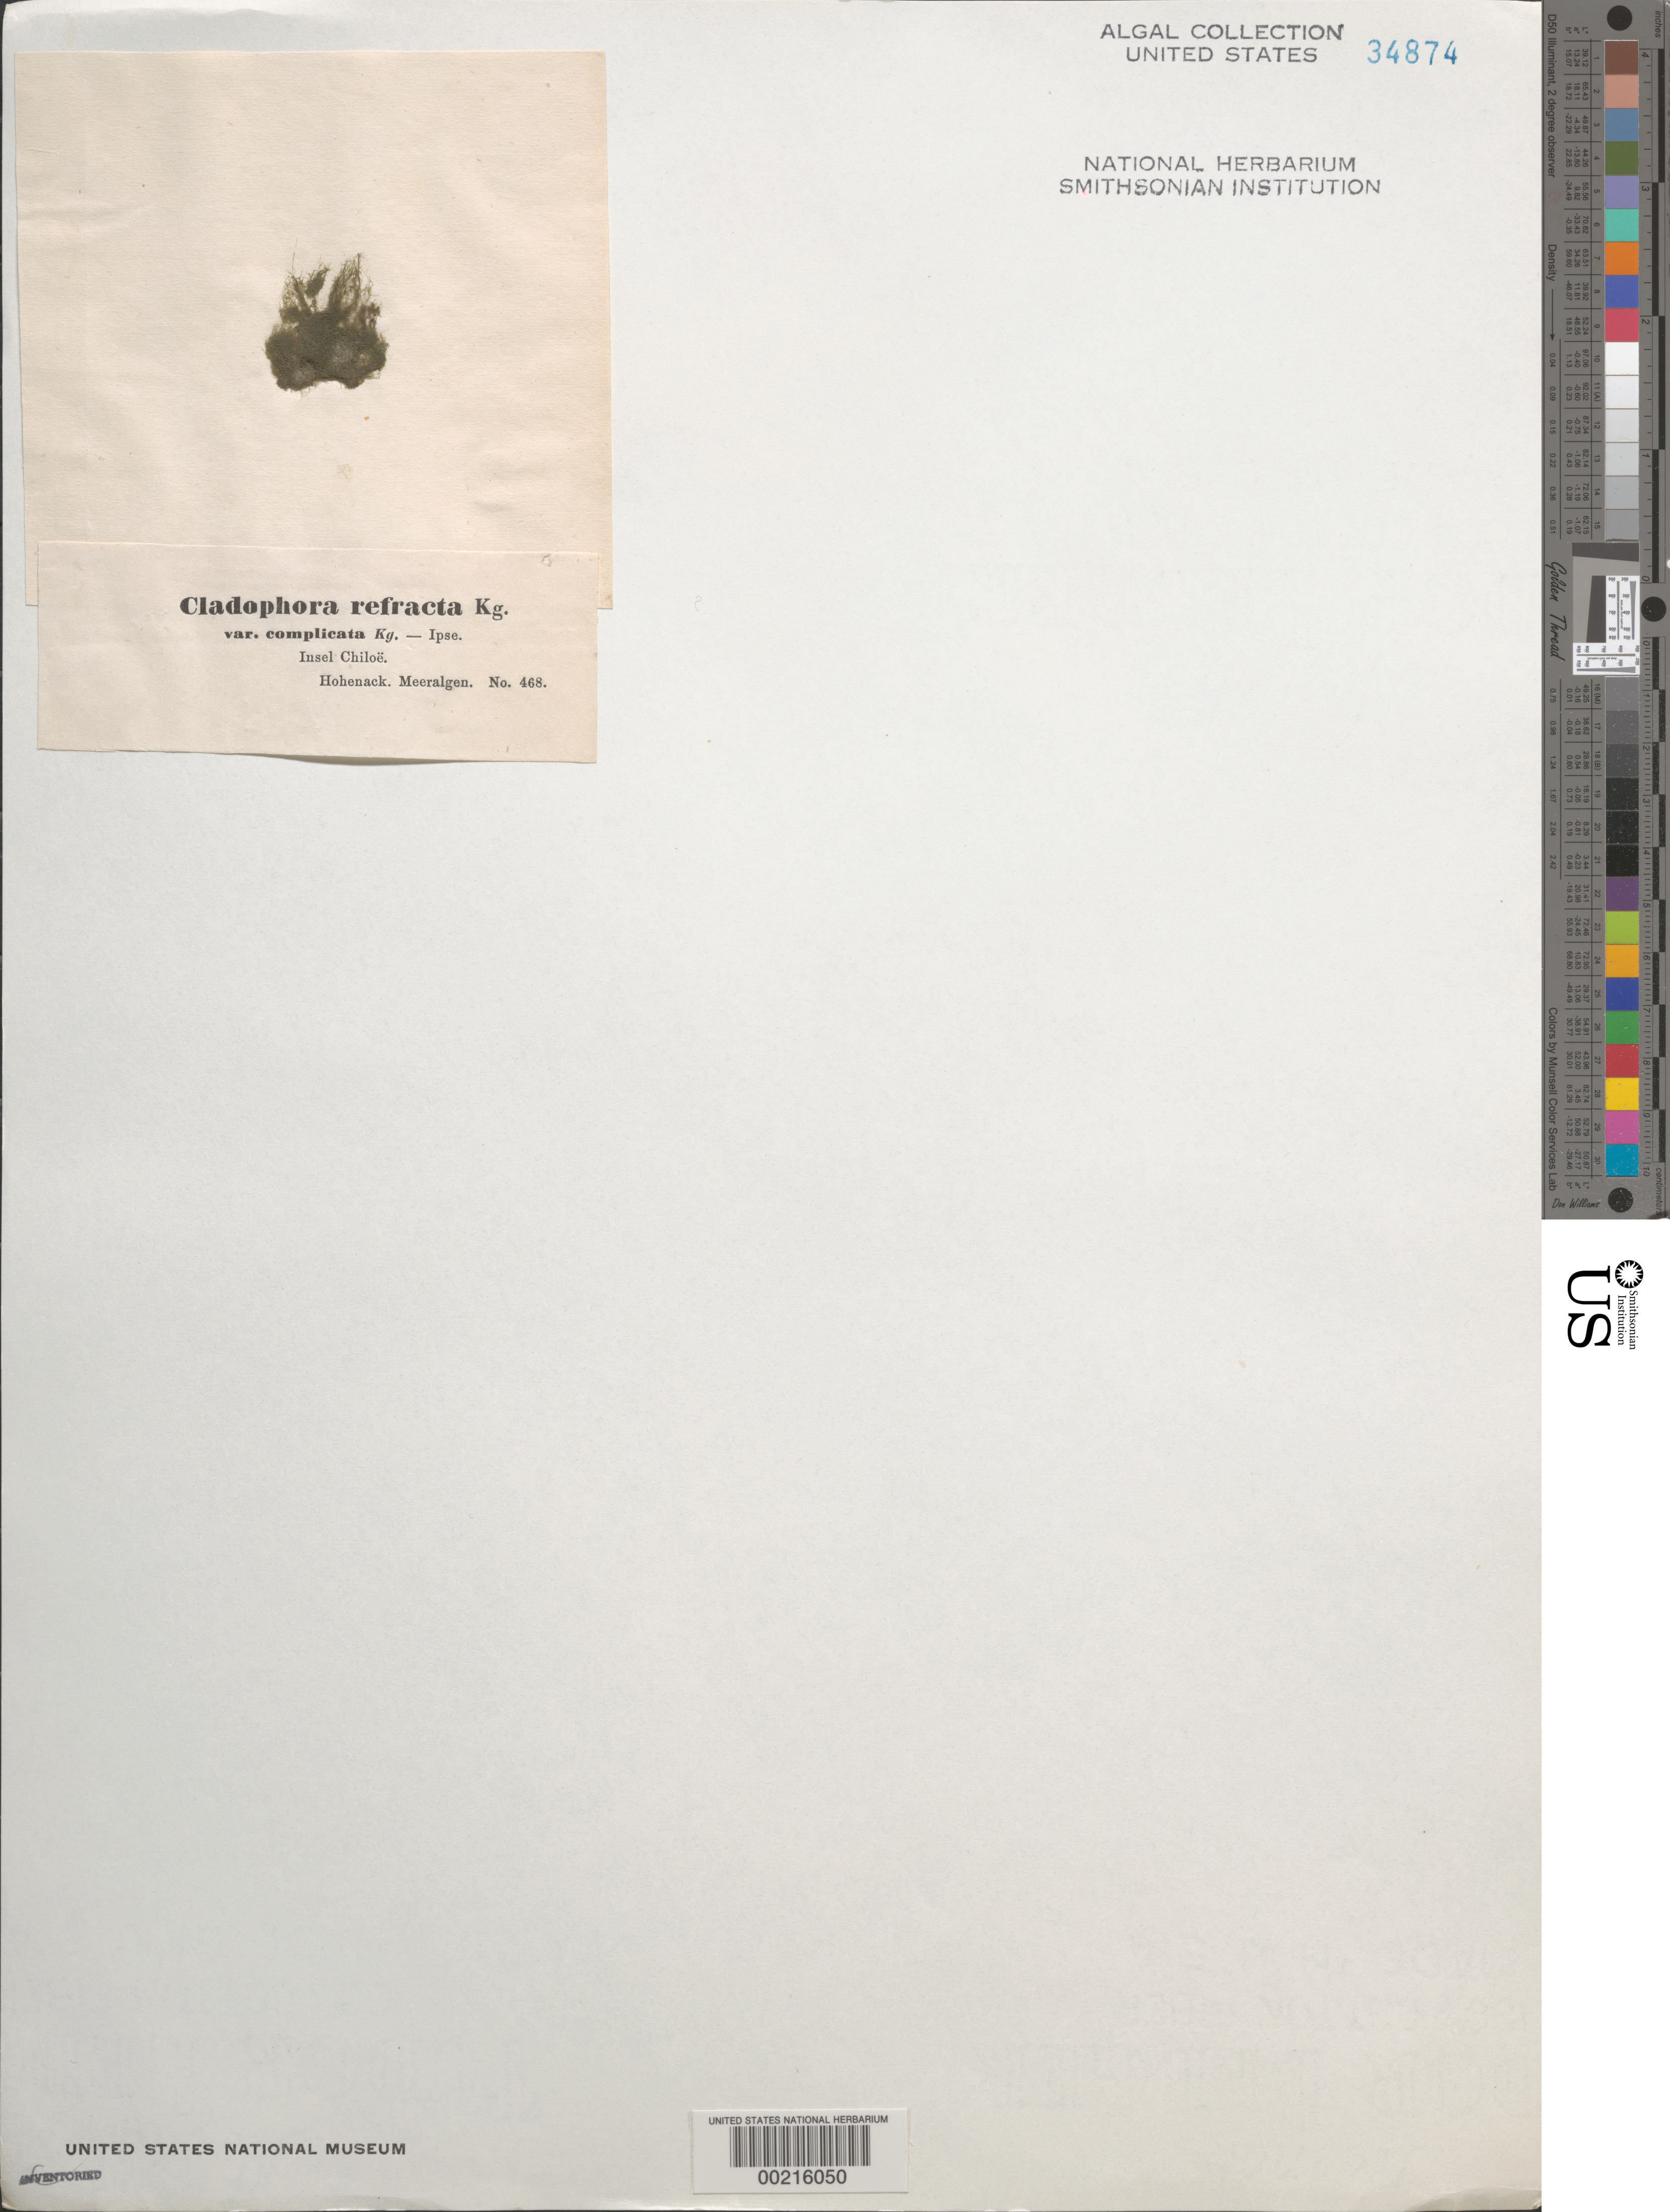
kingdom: Plantae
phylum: Chlorophyta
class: Ulvophyceae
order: Cladophorales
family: Cladophoraceae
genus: Cladophora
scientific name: Cladophora refracta var. complicata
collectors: R. F. Hohenacker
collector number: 468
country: Chile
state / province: Los Lagos (X)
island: Isla Chiloé (Insel Chiloe)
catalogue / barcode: US 34874